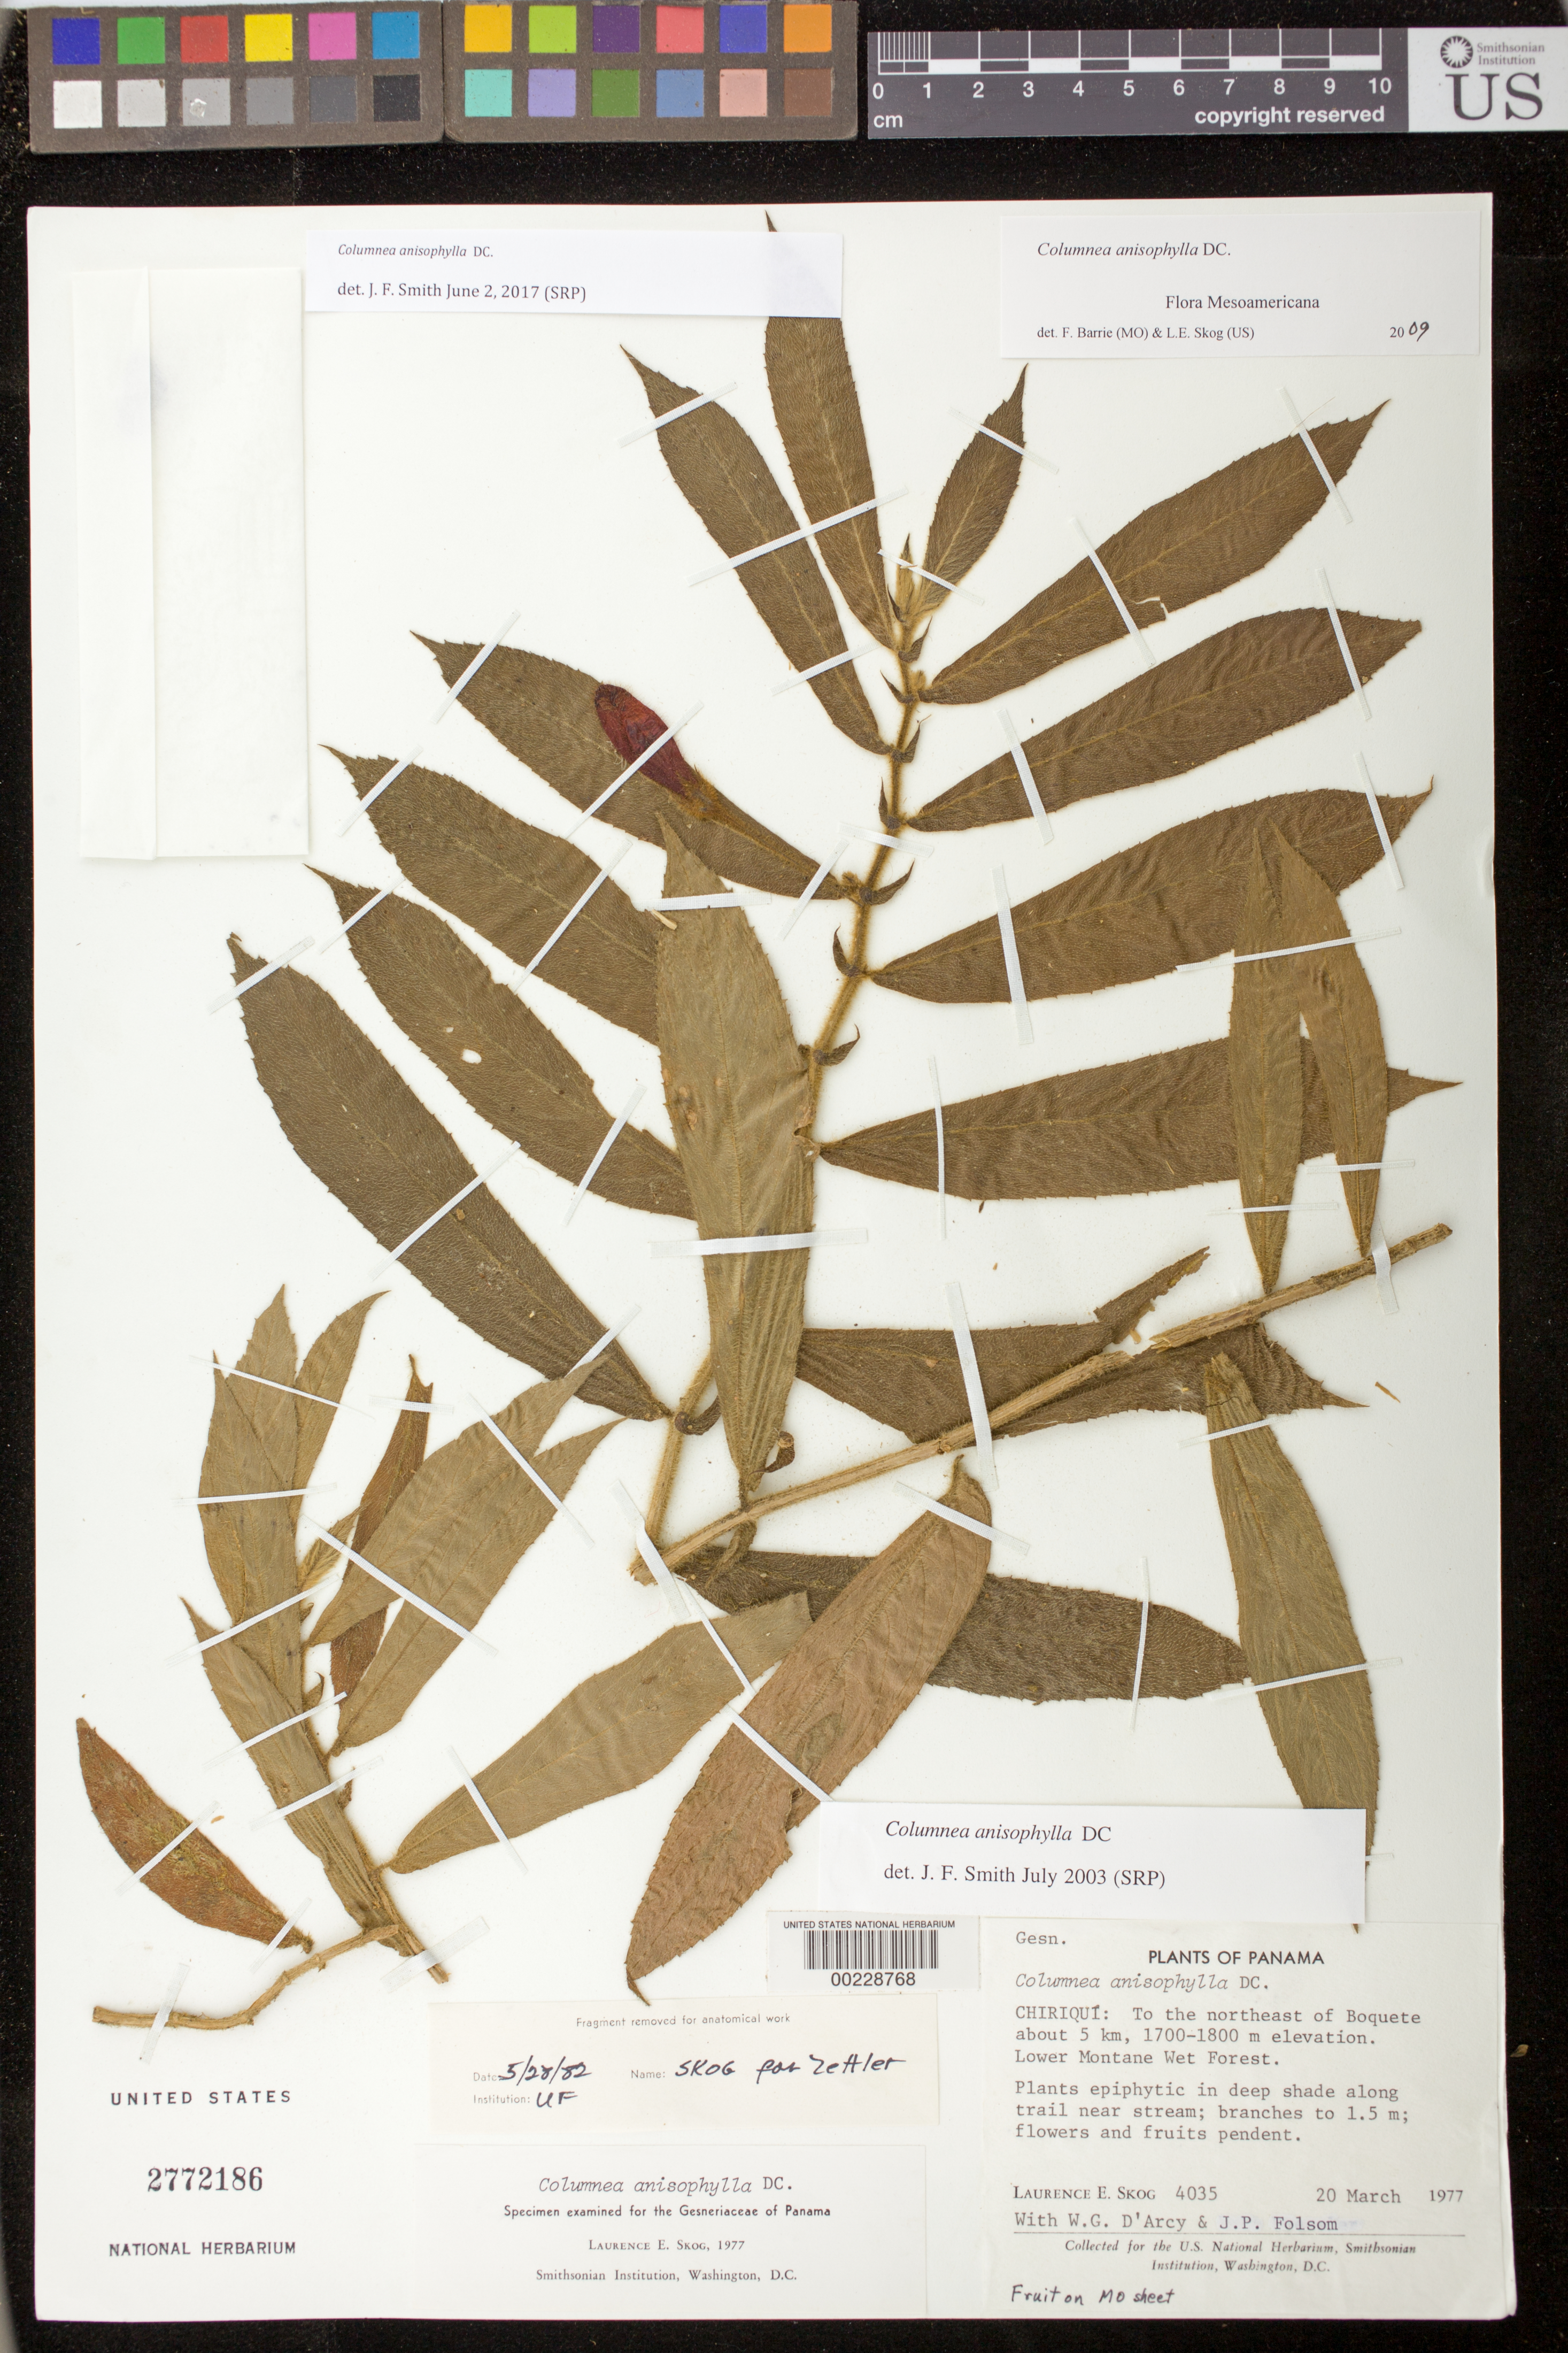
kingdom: Plantae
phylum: Tracheophyta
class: Magnoliopsida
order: Lamiales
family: Gesneriaceae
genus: Columnea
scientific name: Columnea anisophylla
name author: DC.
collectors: L. E. Skog, W. G. D'Arcy & J. P. Folsom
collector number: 4035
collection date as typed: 20 Mar 1977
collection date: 1977-03-20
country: Panama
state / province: Chiriquí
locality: To the NE of Boquete about 5 km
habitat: Lower montane wet forest; in deep shade along trail near stream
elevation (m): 1700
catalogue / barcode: US 2772186